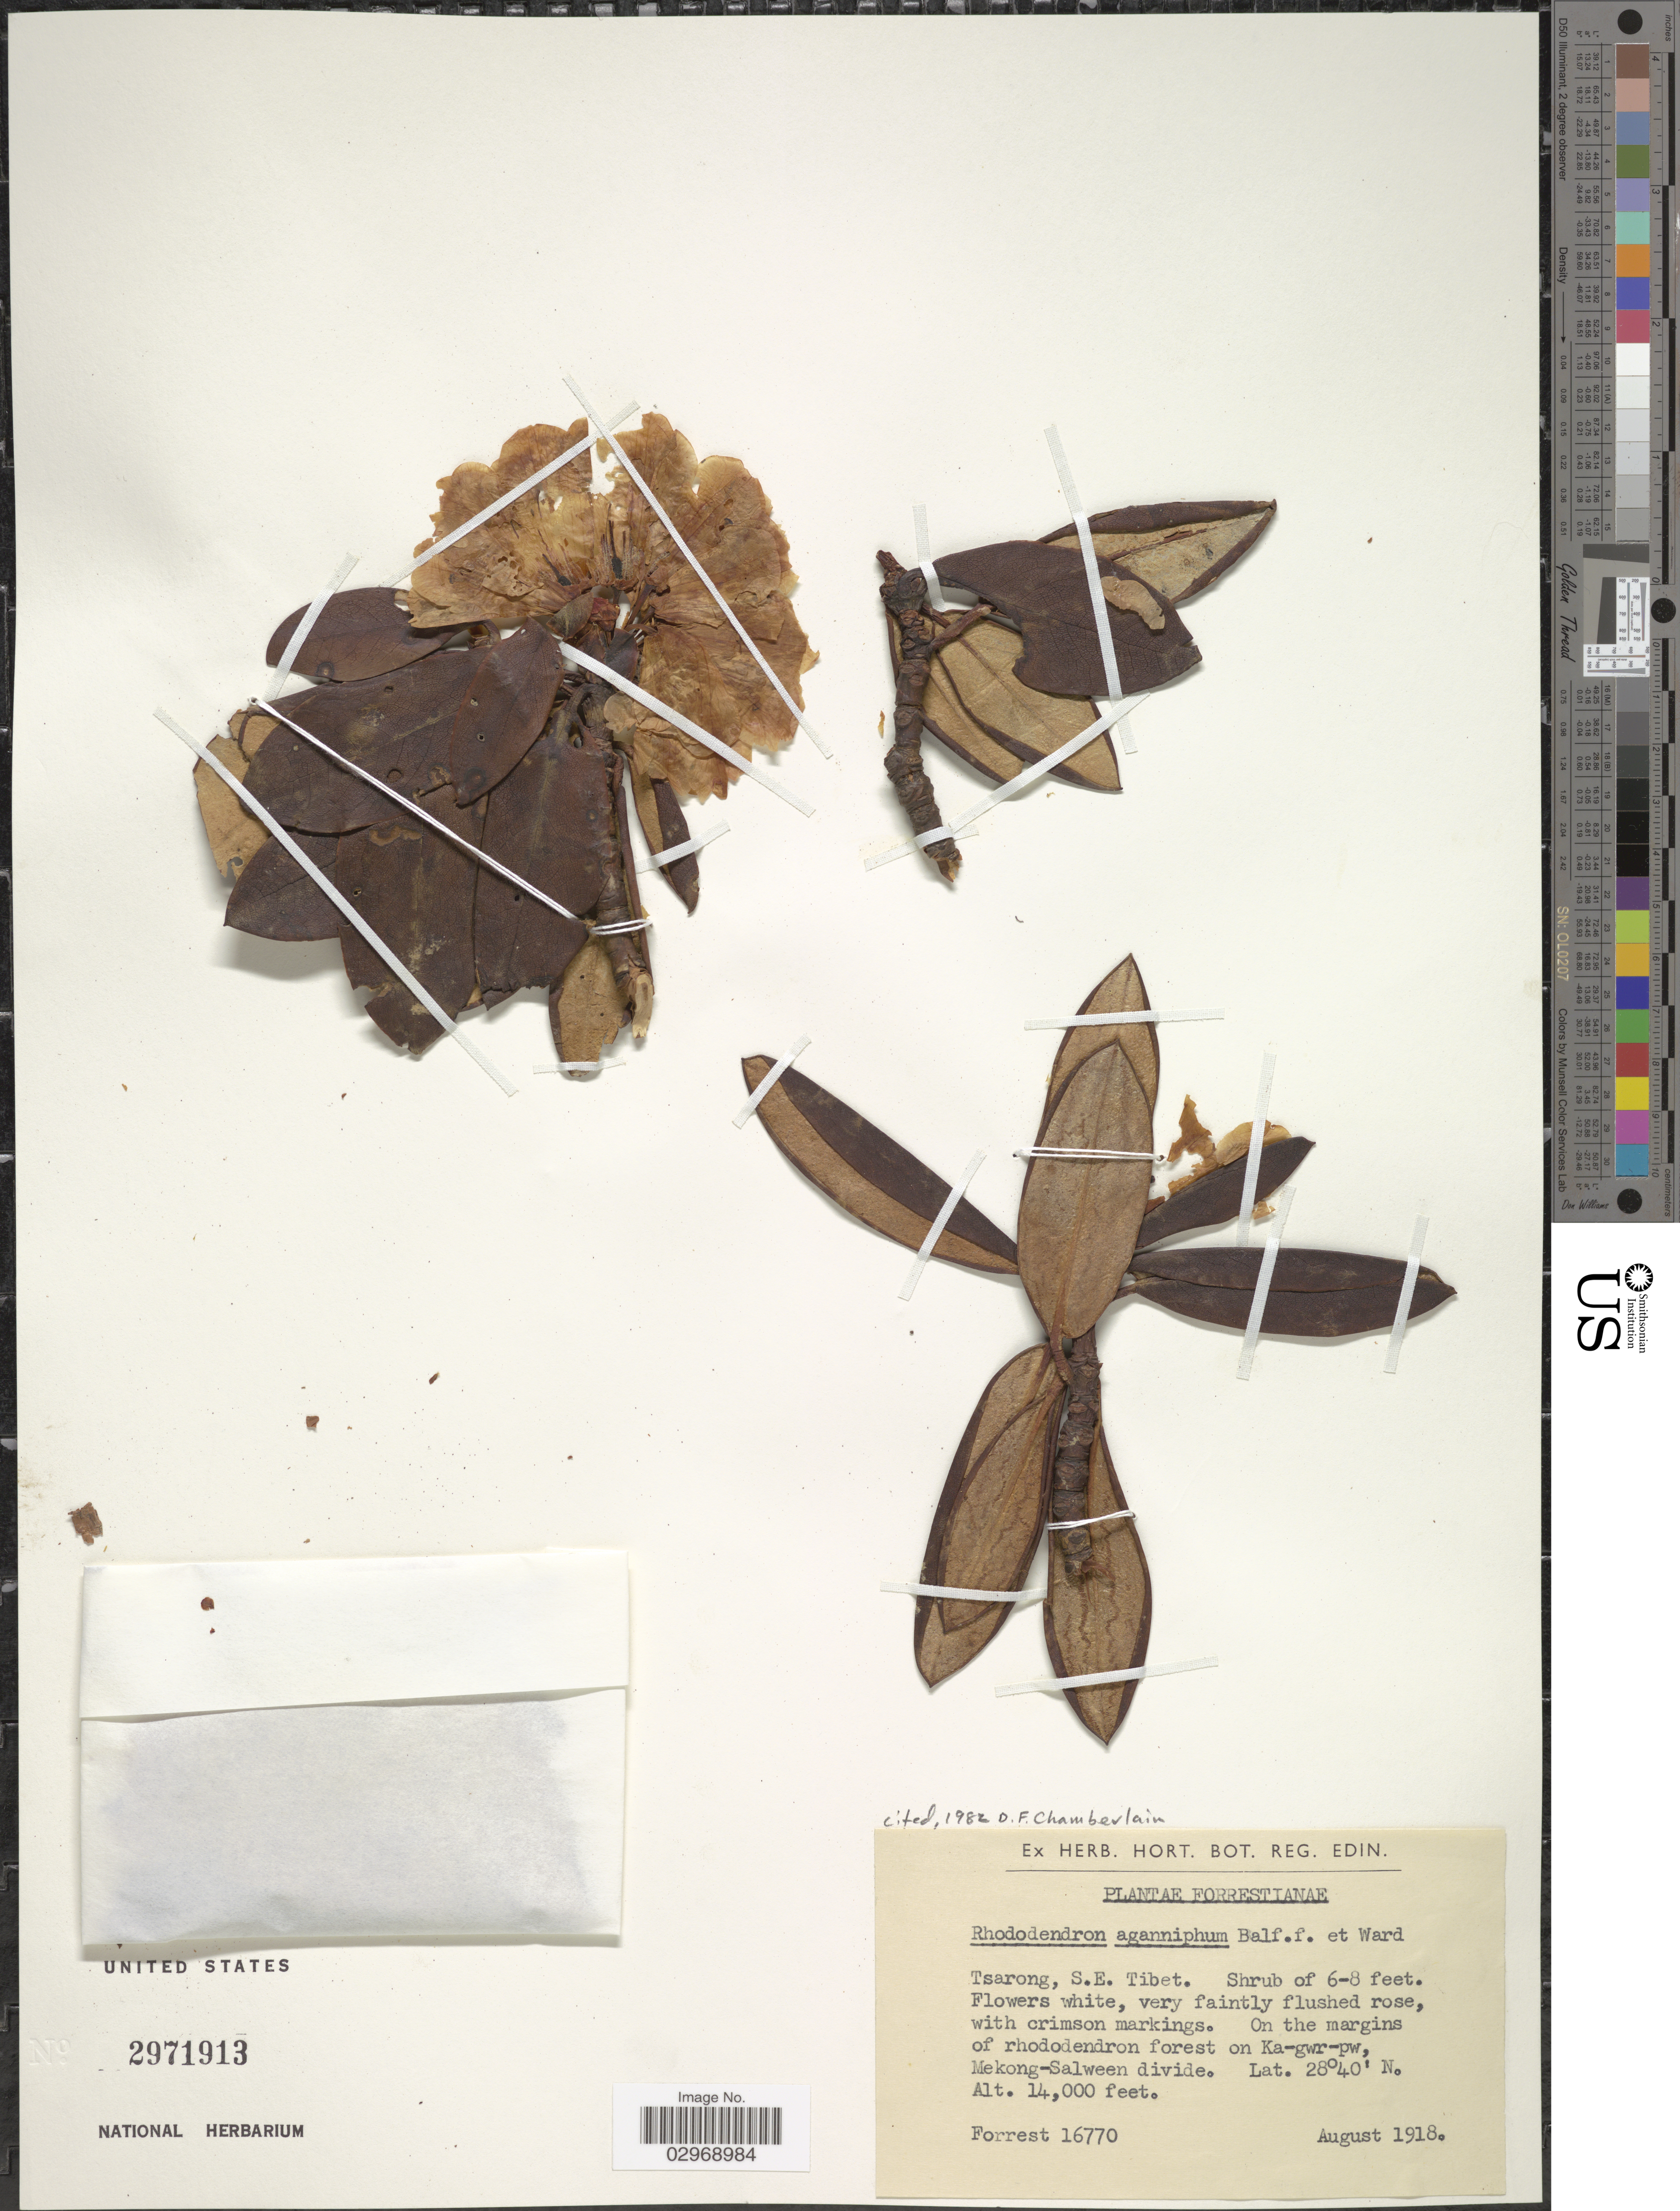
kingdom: Plantae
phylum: Tracheophyta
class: Magnoliopsida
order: Ericales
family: Ericaceae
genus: Rhododendron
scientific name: Rhododendron aganniphum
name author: Balf. f. & Kingdon-Ward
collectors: -. Forrest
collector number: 16770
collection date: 1918-08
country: China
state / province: Xizang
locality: Tsarong, S.E. Tibet. On Ka-gwr-pw, Mekong-Salween divide.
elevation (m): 4267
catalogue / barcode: US 2971913